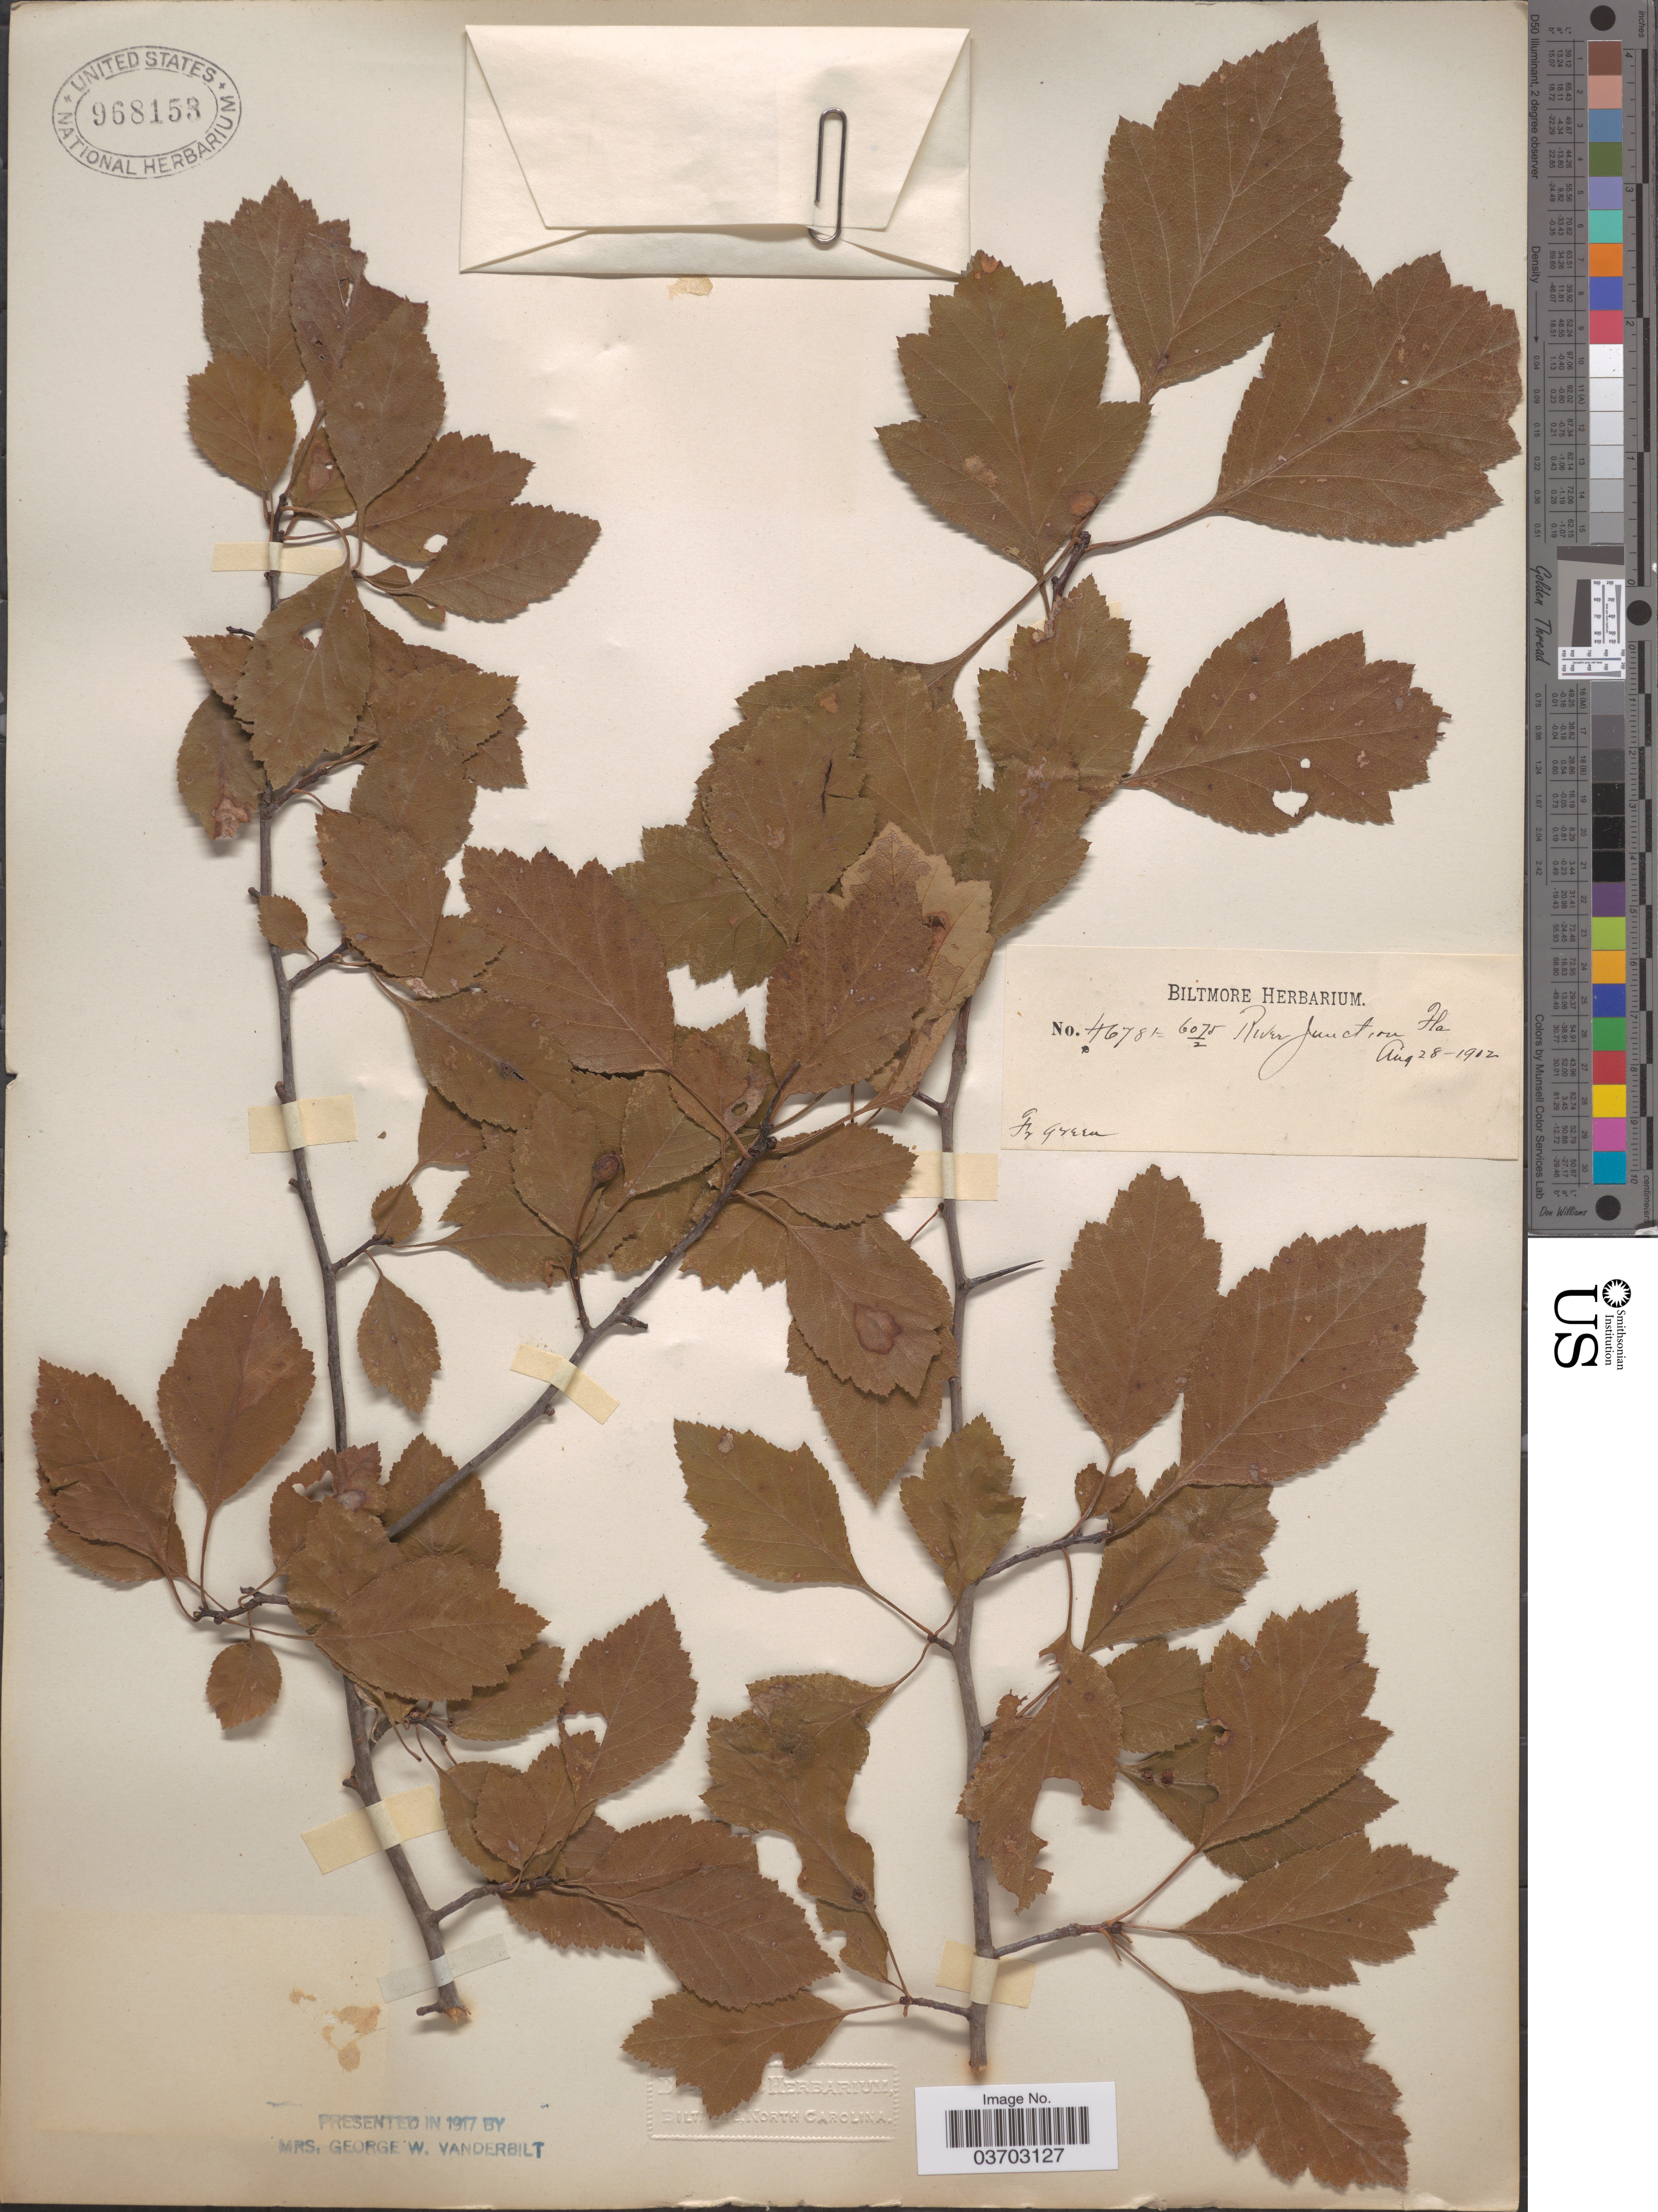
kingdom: Plantae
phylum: Tracheophyta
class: Magnoliopsida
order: Rosales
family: Rosaceae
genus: Crataegus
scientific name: Crataegus sp.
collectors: ex herb. Biltmore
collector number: H6781=6075/2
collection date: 1902-08-28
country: United States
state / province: Florida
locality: River Junction.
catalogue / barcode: US 968153